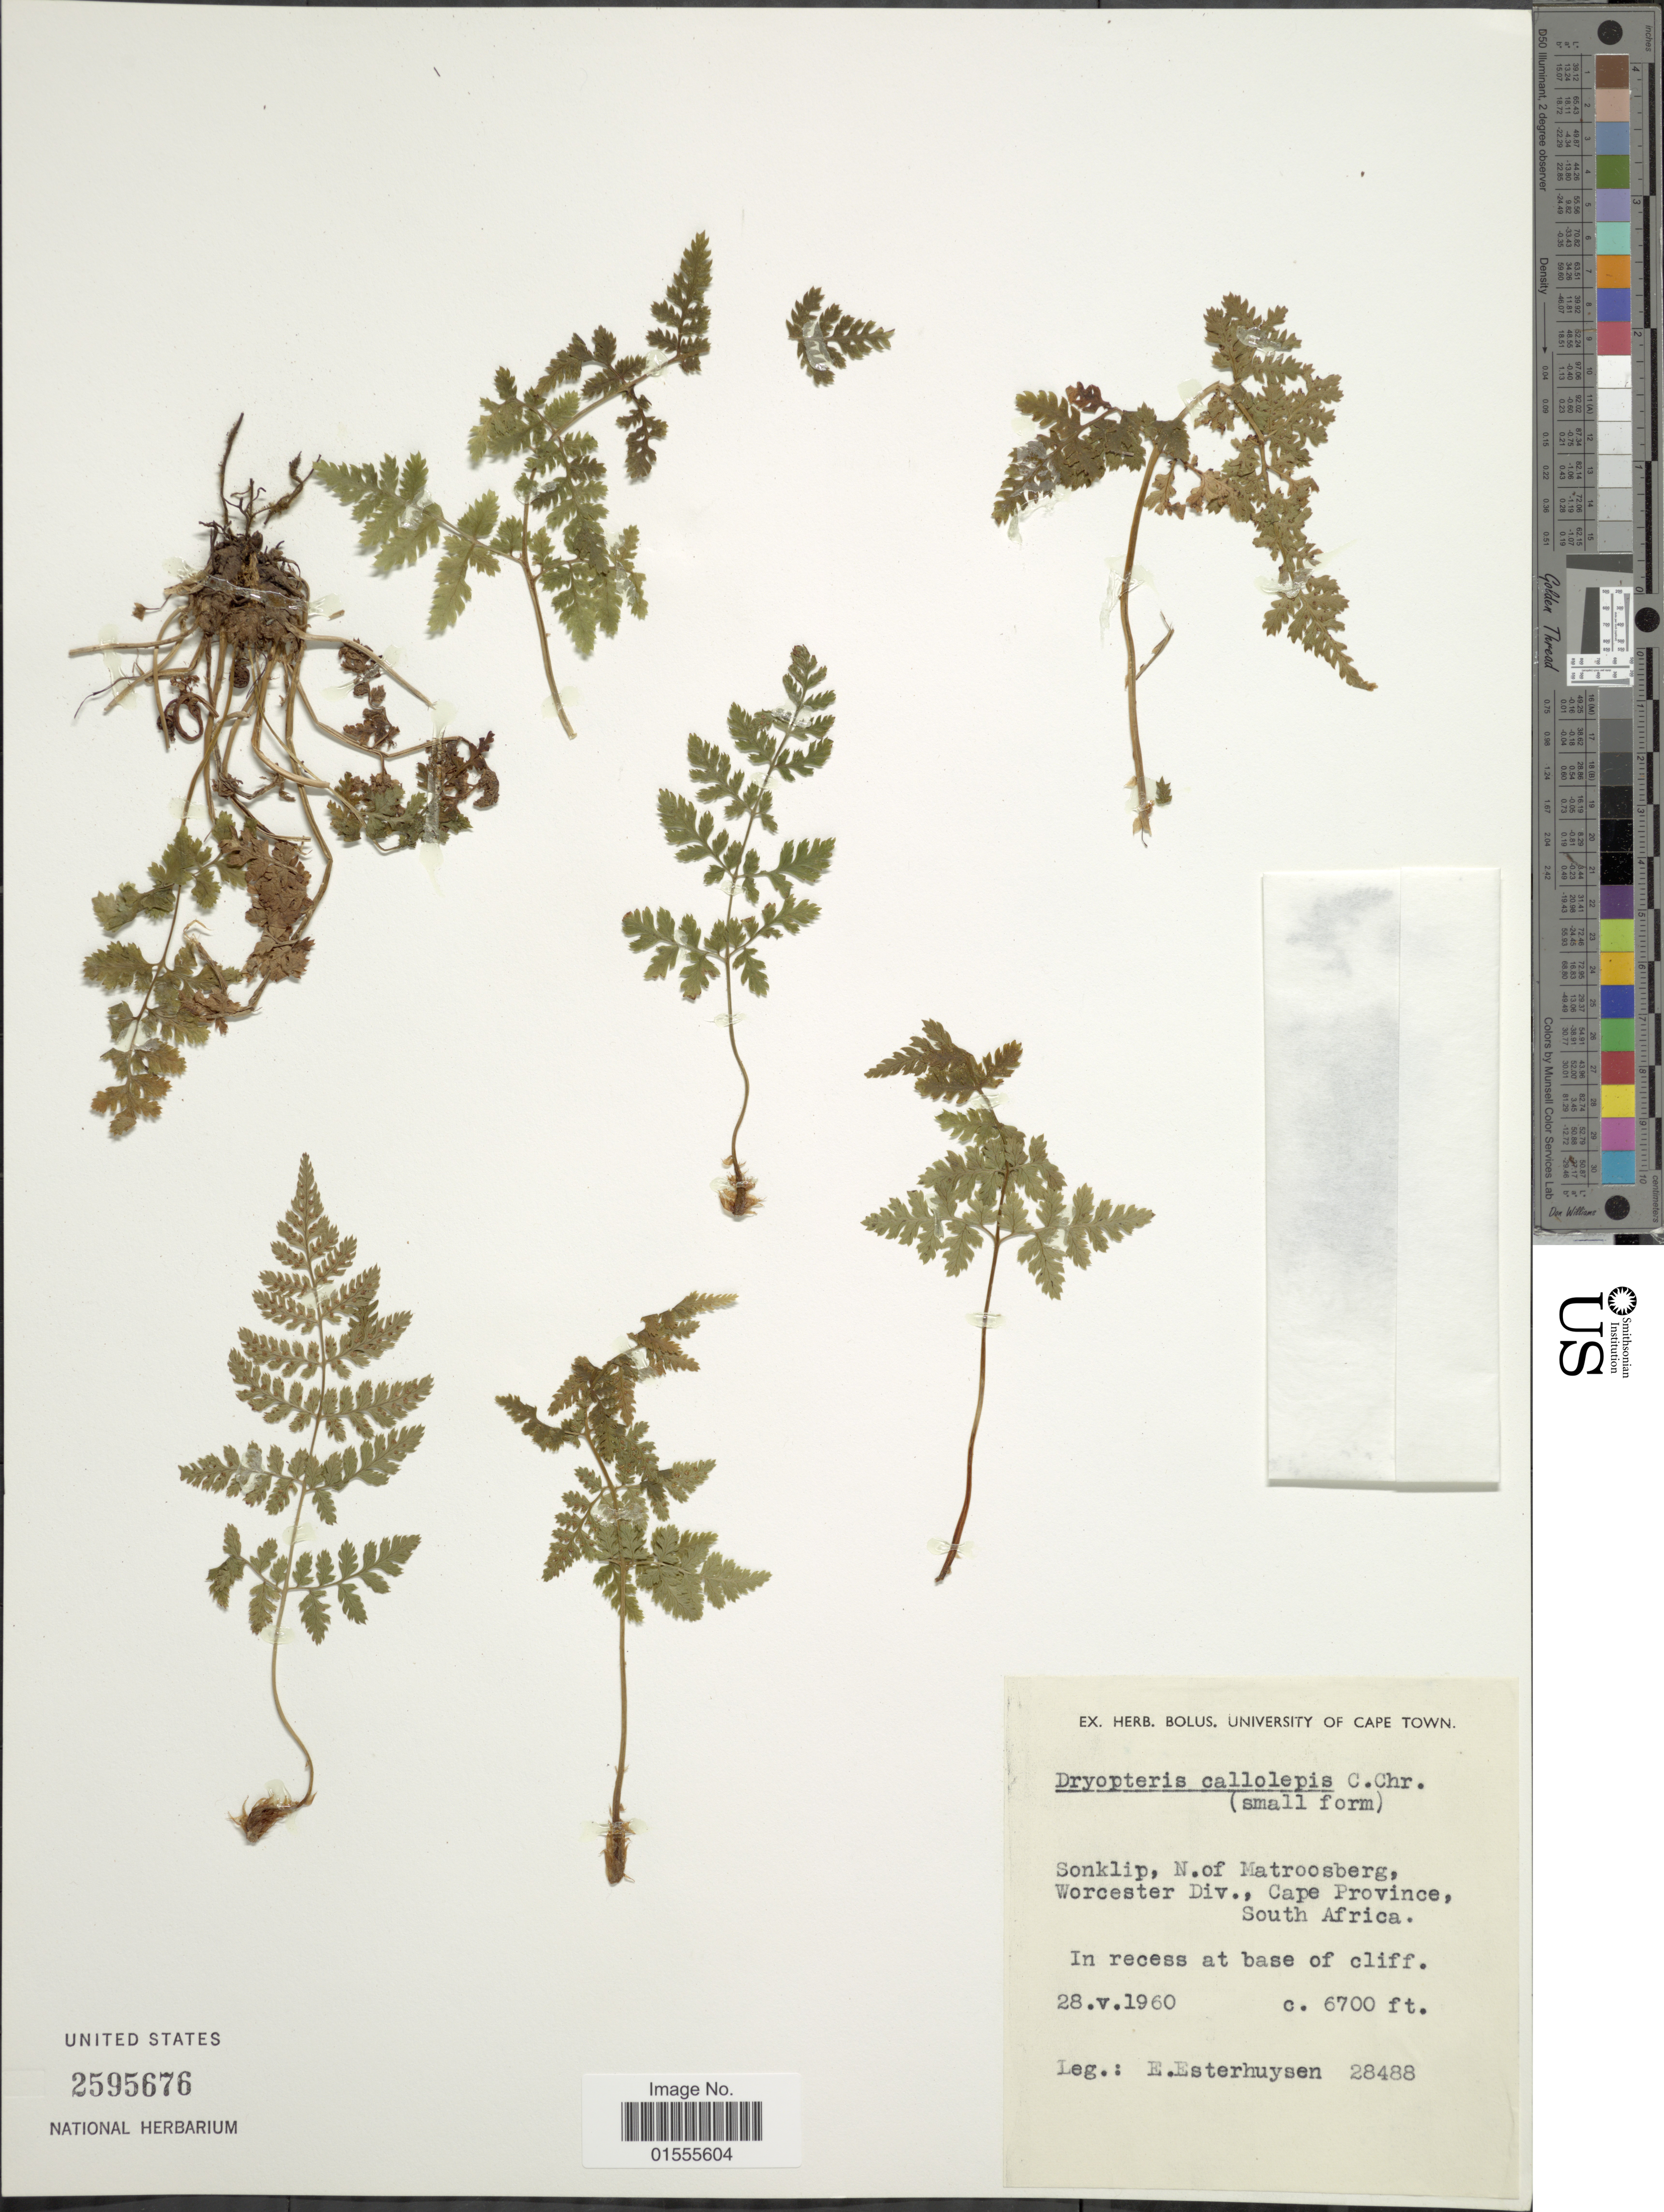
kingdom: Plantae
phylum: Tracheophyta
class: Polypodiopsida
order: Polypodiales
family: Dryopteridaceae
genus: Dryopteris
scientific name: Dryopteris antarctica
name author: (Baker) C. Chr.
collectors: E. E. Esterhuysen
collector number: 28488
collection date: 1960-05-28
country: South Africa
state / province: Western Cape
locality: Sonklip, N. of Matroosberg, Worcester Div.,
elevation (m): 2042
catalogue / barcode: US 2595676